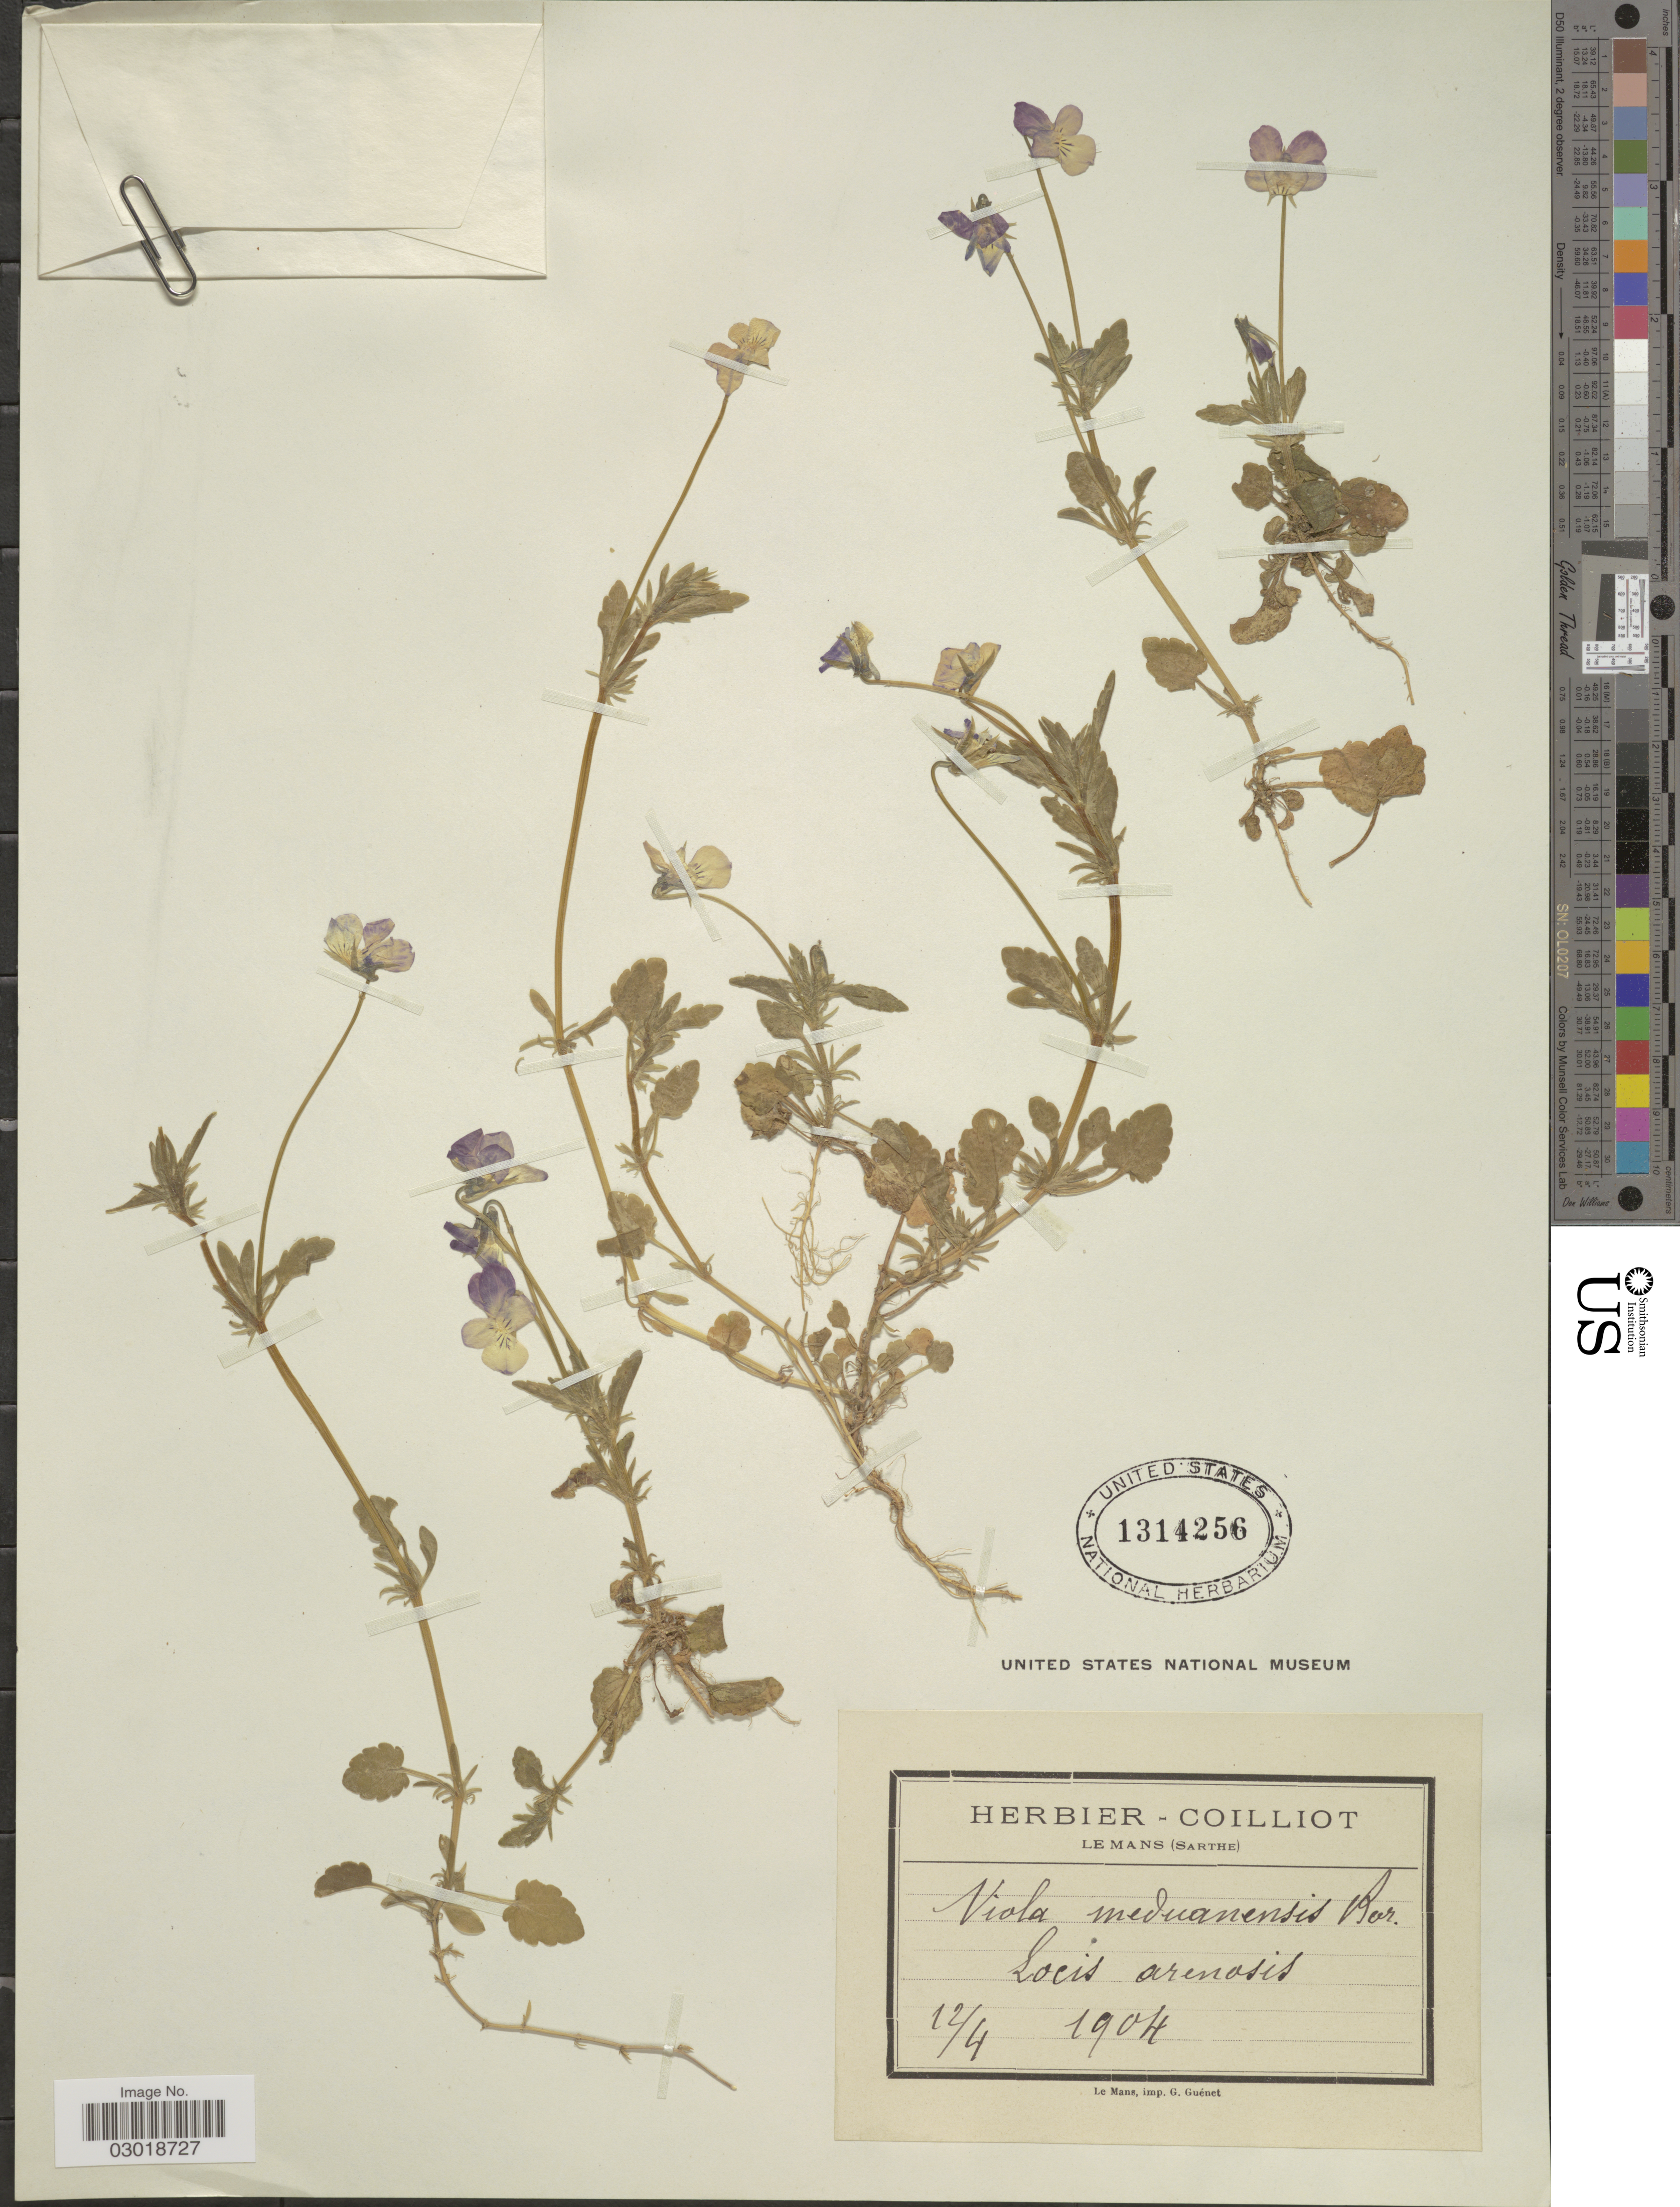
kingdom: Plantae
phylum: Tracheophyta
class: Magnoliopsida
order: Malpighiales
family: Violaceae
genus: Viola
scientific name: Viola meduanensis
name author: Boreau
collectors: ex herb. Coilliot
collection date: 1904-04-12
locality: Locis arenosis.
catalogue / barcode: US 1314256